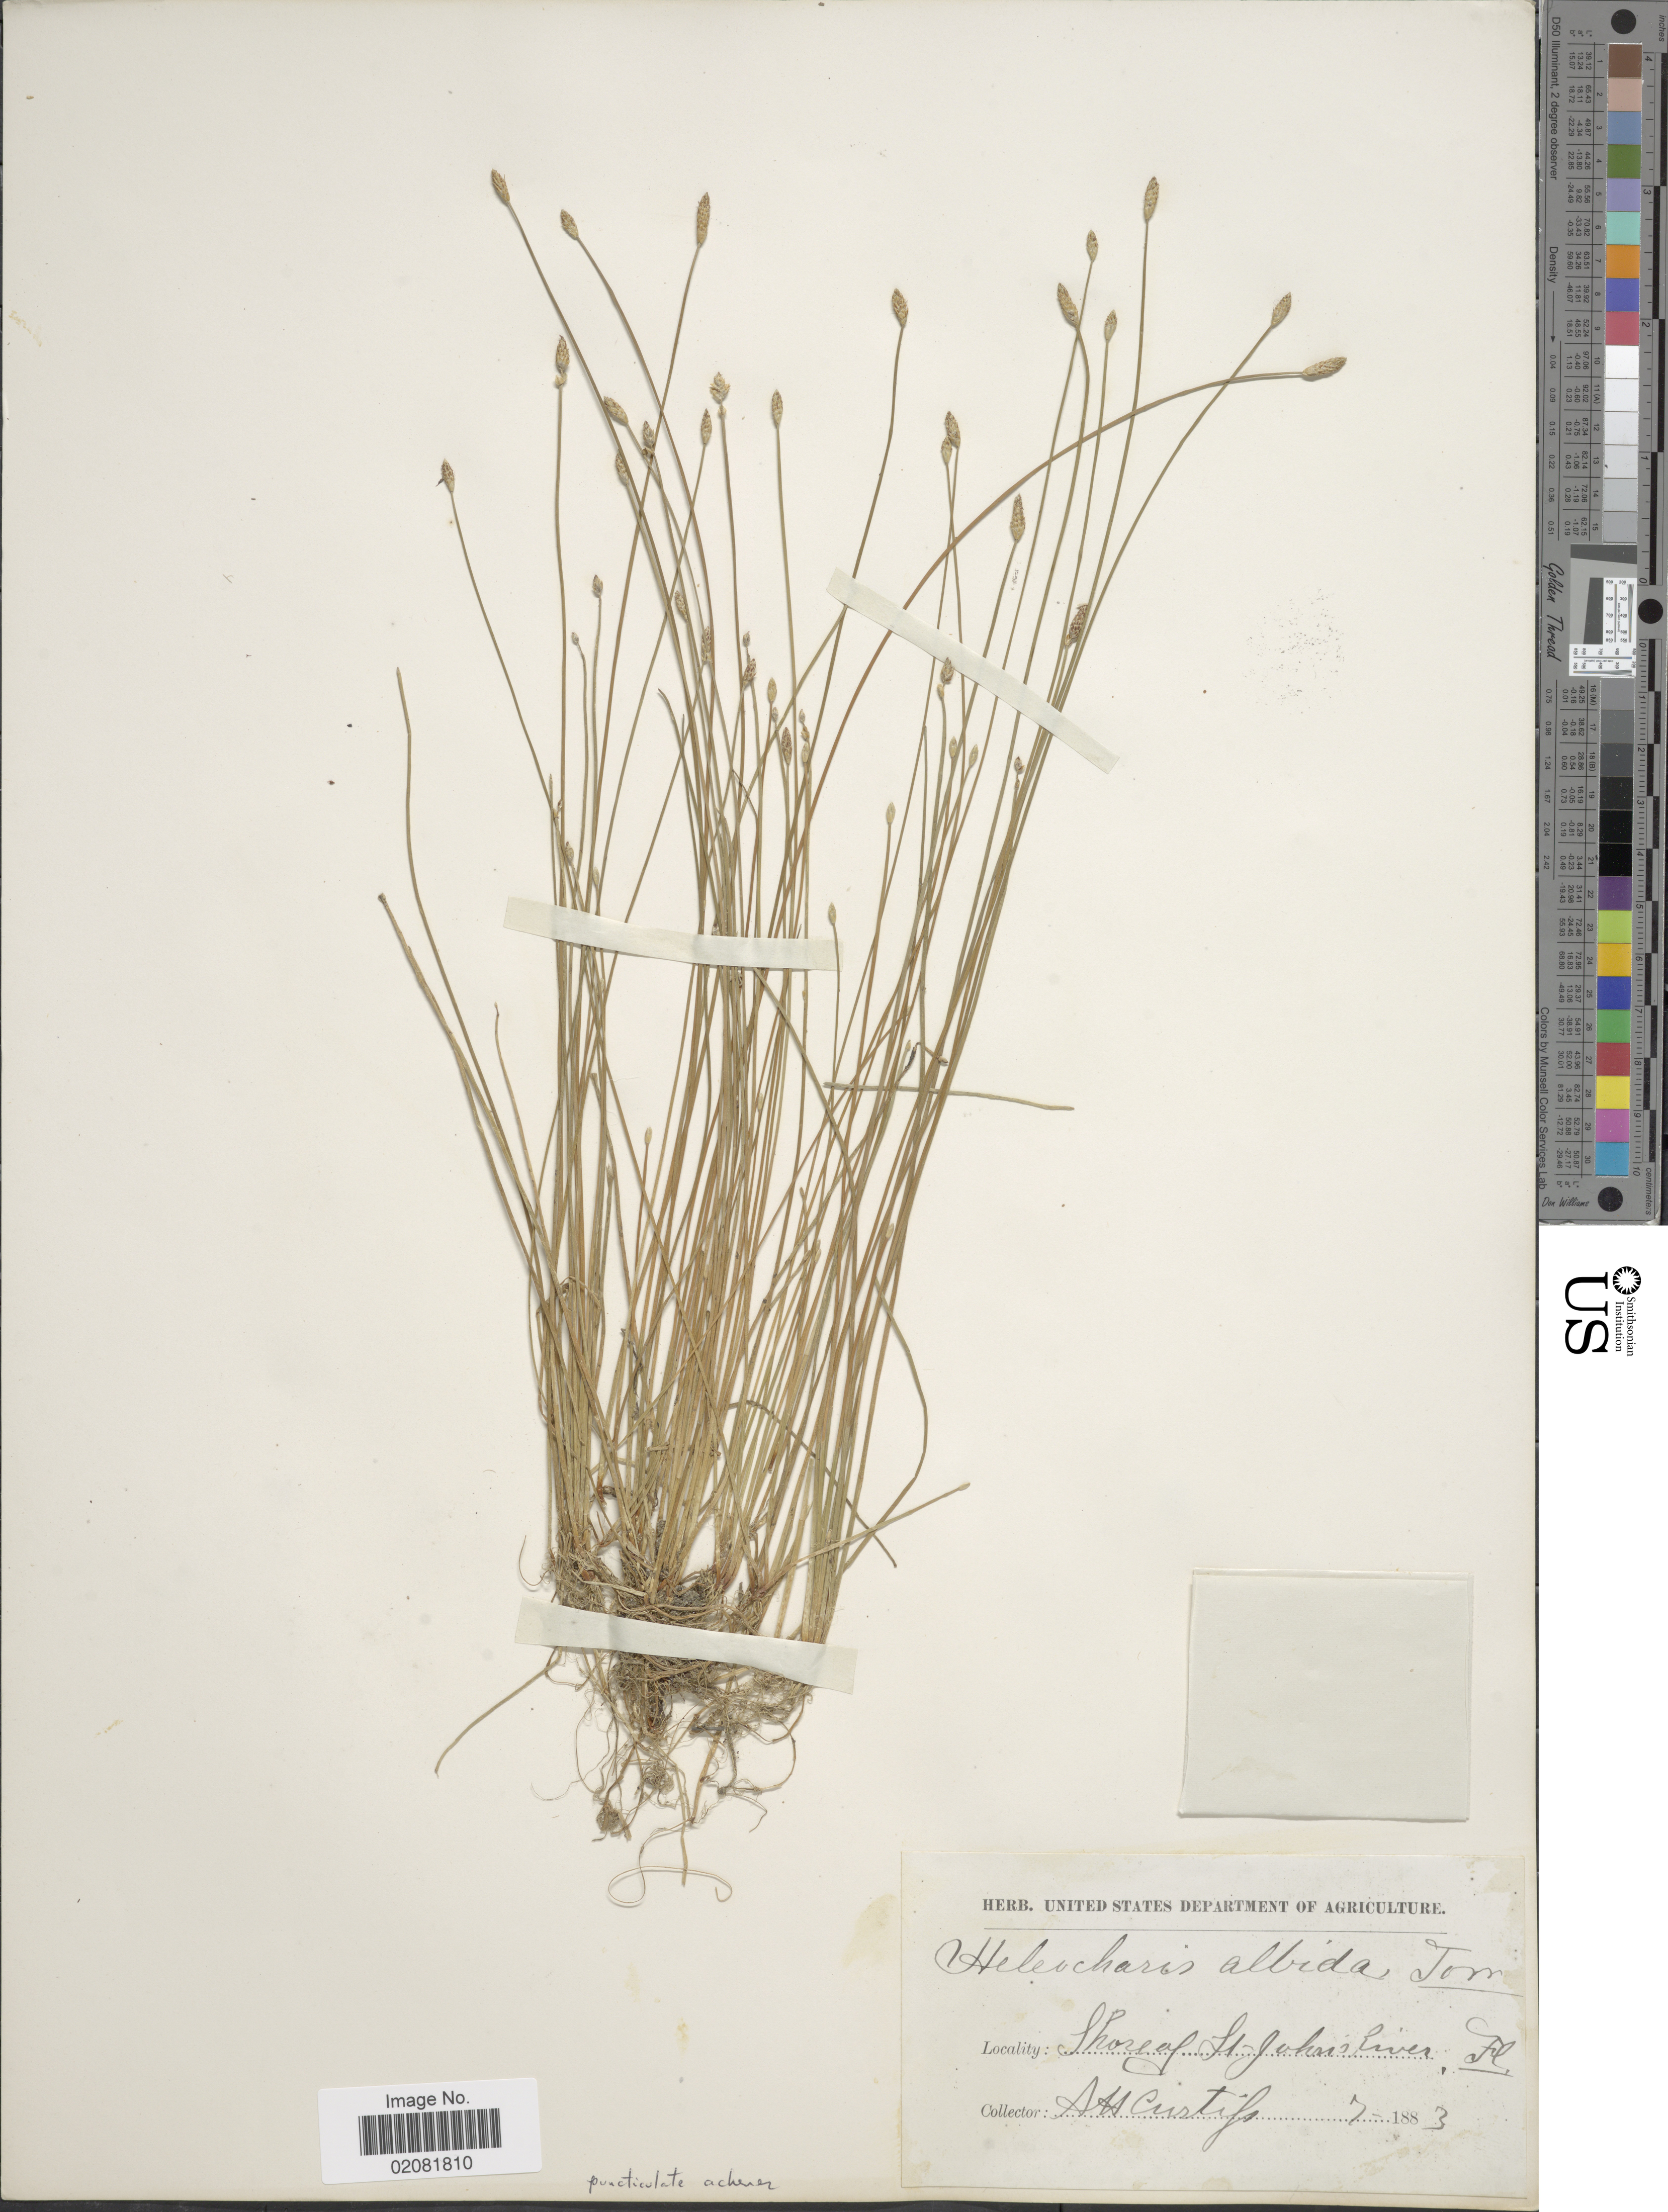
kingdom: Plantae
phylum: Tracheophyta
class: Liliopsida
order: Poales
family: Cyperaceae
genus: Eleocharis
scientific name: Eleocharis albida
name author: Torr.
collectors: A. H. Curtiss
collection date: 1883-07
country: United States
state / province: Florida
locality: Shore of St. Johns River